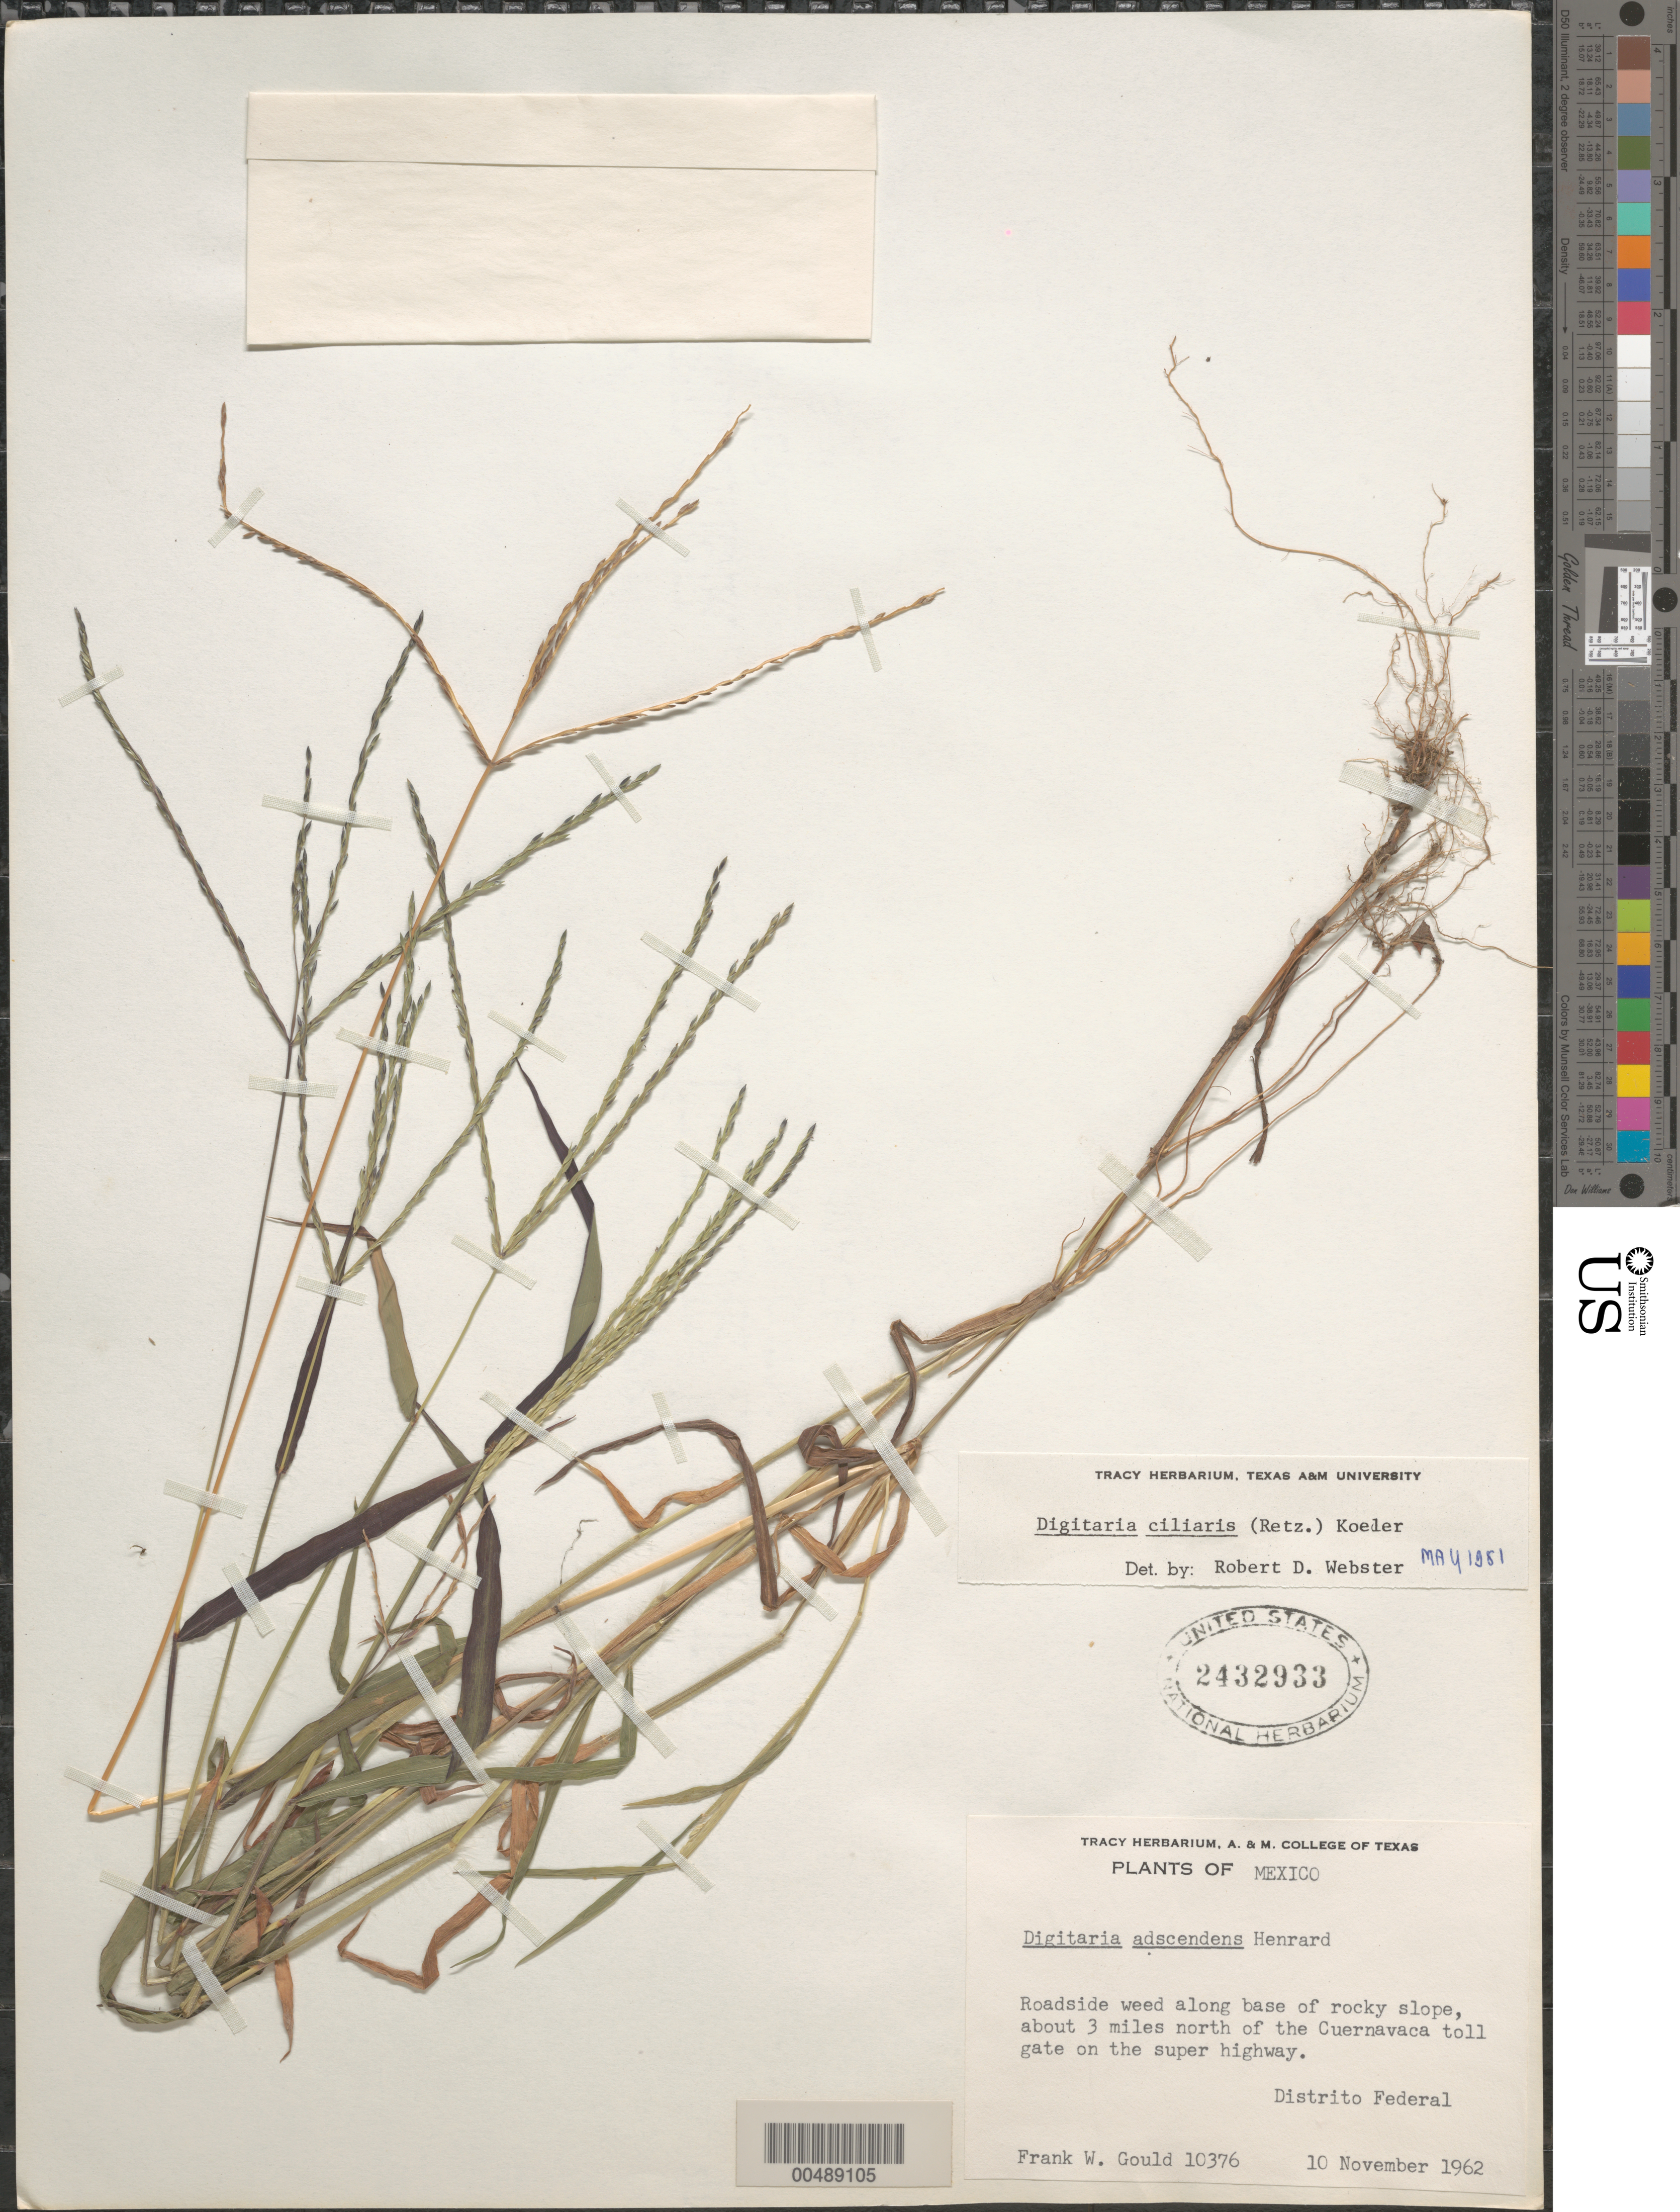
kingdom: Plantae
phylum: Tracheophyta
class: Liliopsida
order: Poales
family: Poaceae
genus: Digitaria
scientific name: Digitaria ciliaris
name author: (Retz.) Koeler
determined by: Webster, Robert D.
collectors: J. R. Reeder & C. G. Reeder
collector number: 4403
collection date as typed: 16 Aug 1965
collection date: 1965-08-16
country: Mexico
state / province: Guerrero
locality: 17 mi SW of Tierra Colorada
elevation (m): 518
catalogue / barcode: US 2523990A